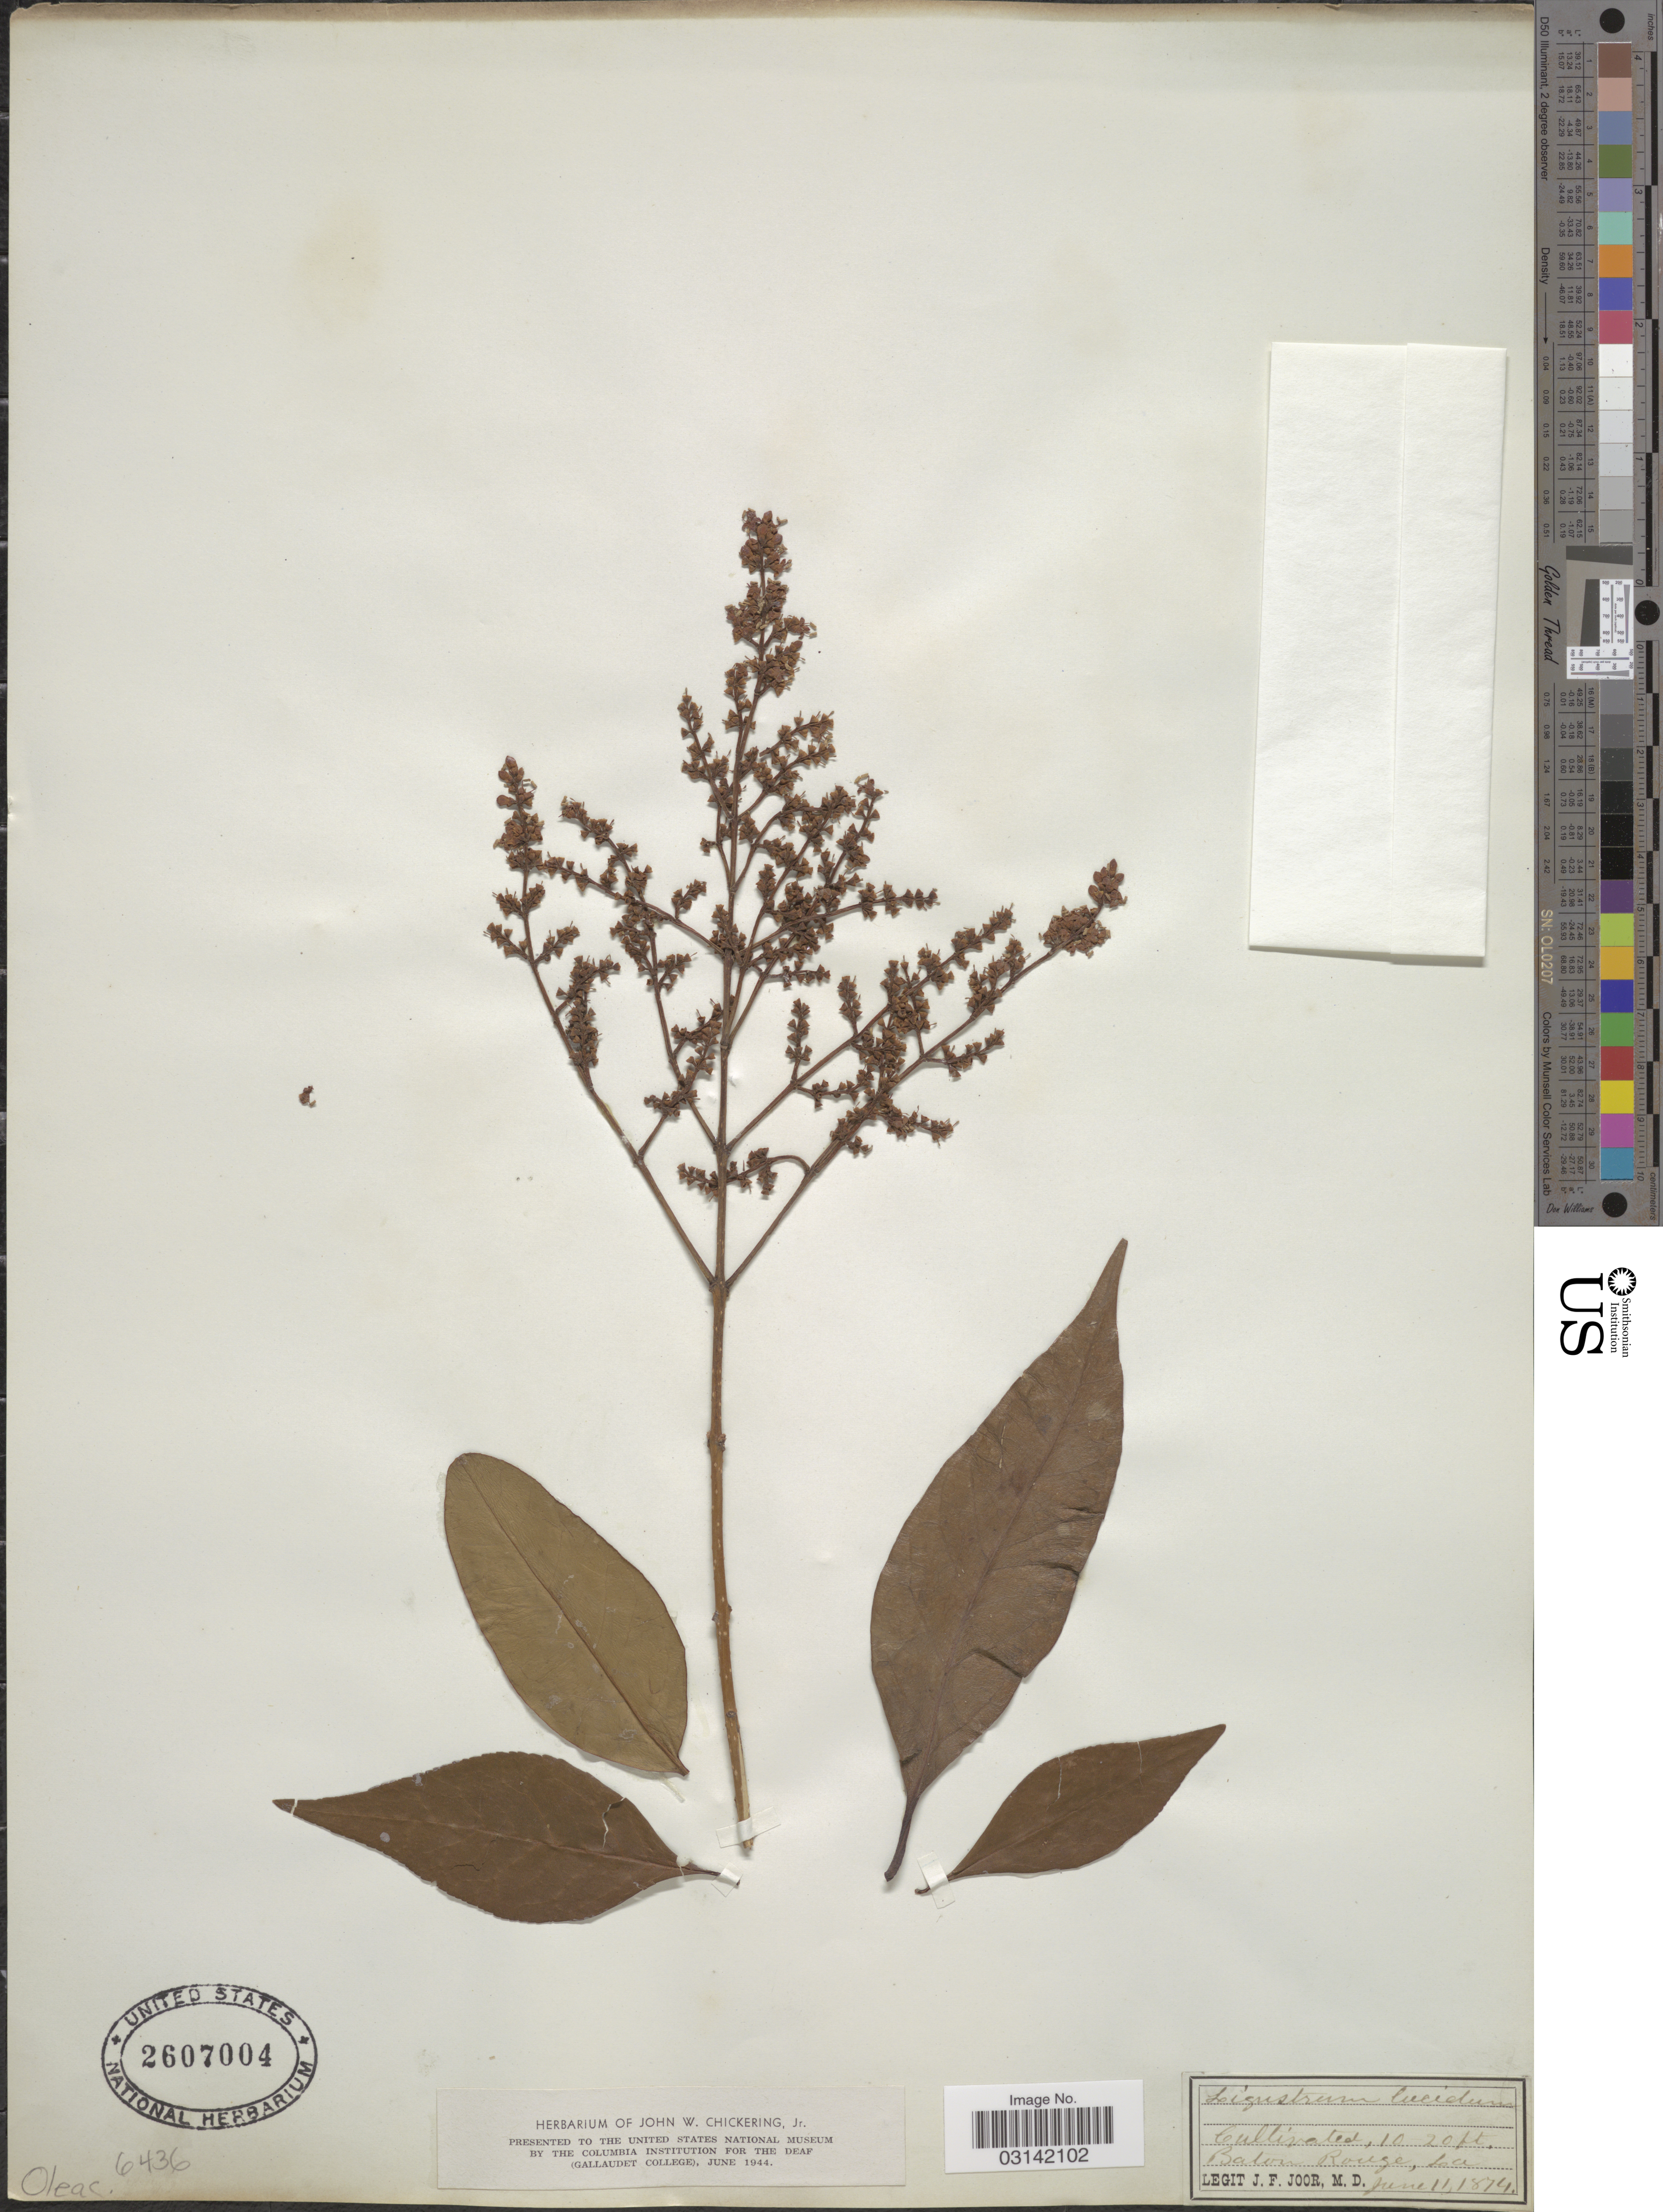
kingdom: Plantae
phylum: Tracheophyta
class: Magnoliopsida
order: Lamiales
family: Oleaceae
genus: Ligustrum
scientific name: Ligustrum lucidum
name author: W.T. Aiton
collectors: J. F. Joor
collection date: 1874-06-11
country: United States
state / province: Louisiana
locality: Baton Rouge.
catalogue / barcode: US 2607004